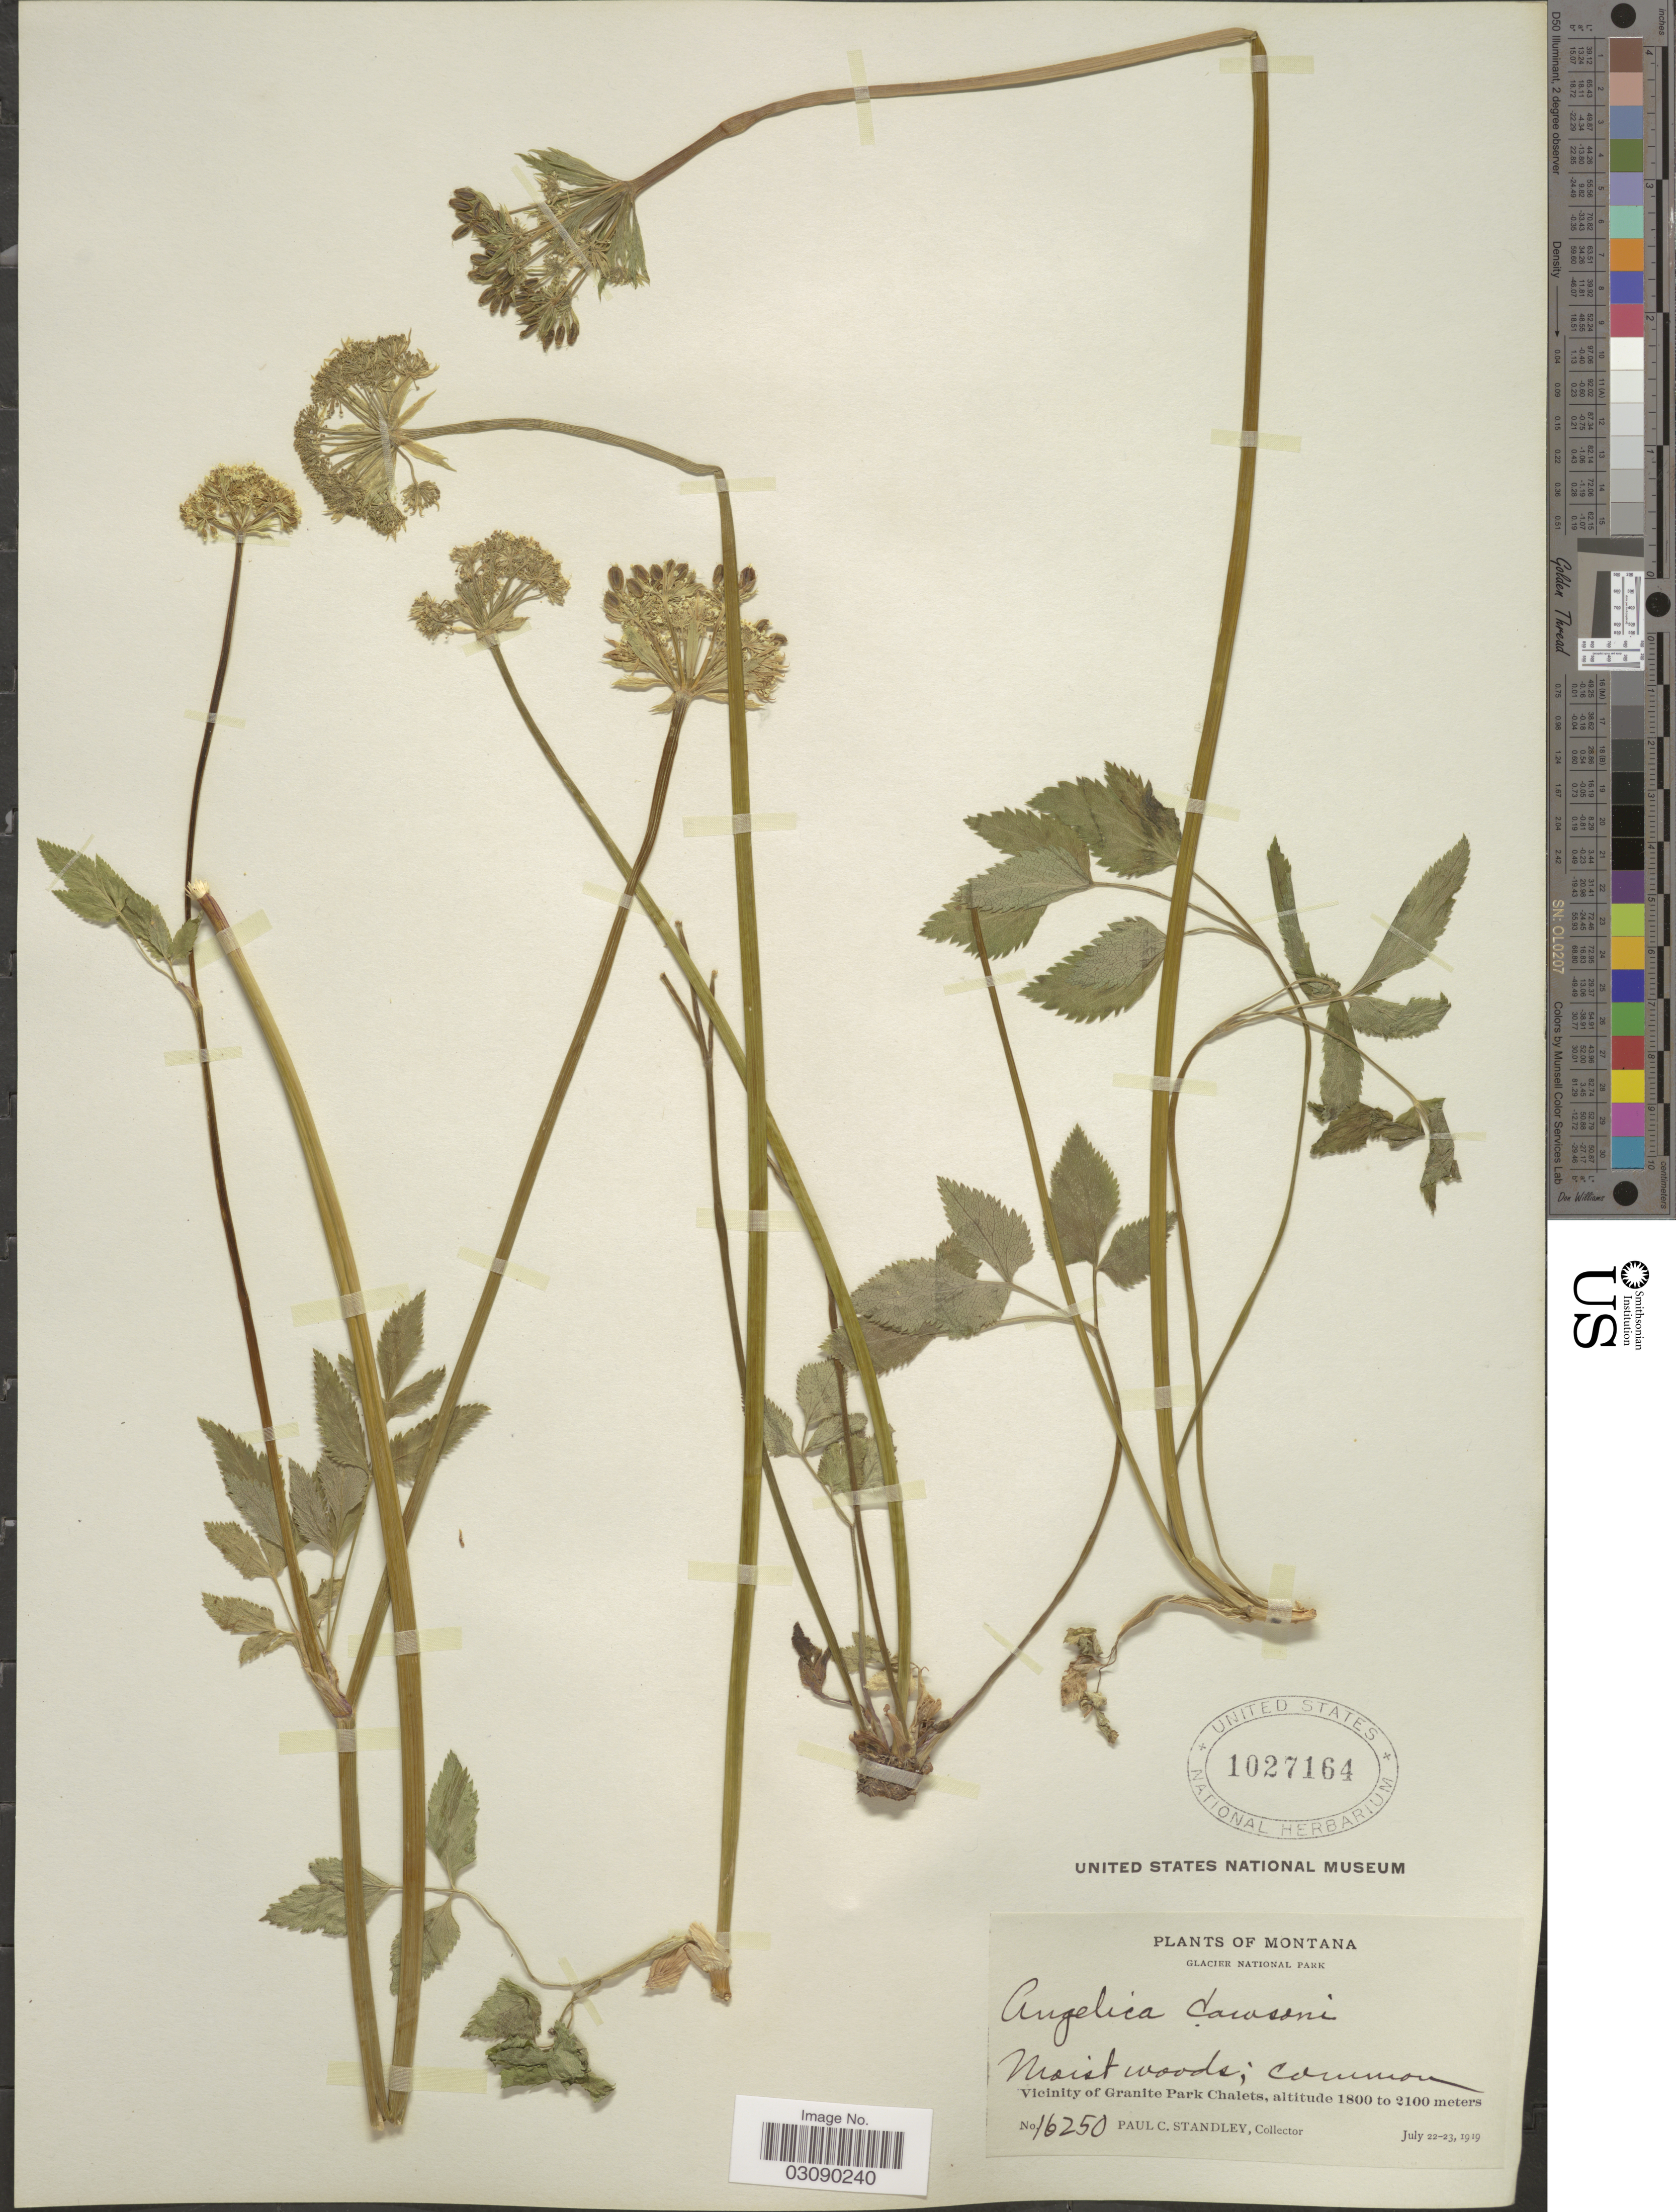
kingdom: Plantae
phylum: Tracheophyta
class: Magnoliopsida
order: Apiales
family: Apiaceae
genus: Angelica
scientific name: Angelica dawsonii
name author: S. Watson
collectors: P. C. Standley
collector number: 16250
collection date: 1919-07-22/1919-07-23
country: United States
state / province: Montana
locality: Glacier National Park. Vicinity of Granite Park Chalets.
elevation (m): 1800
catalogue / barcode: US 1027164